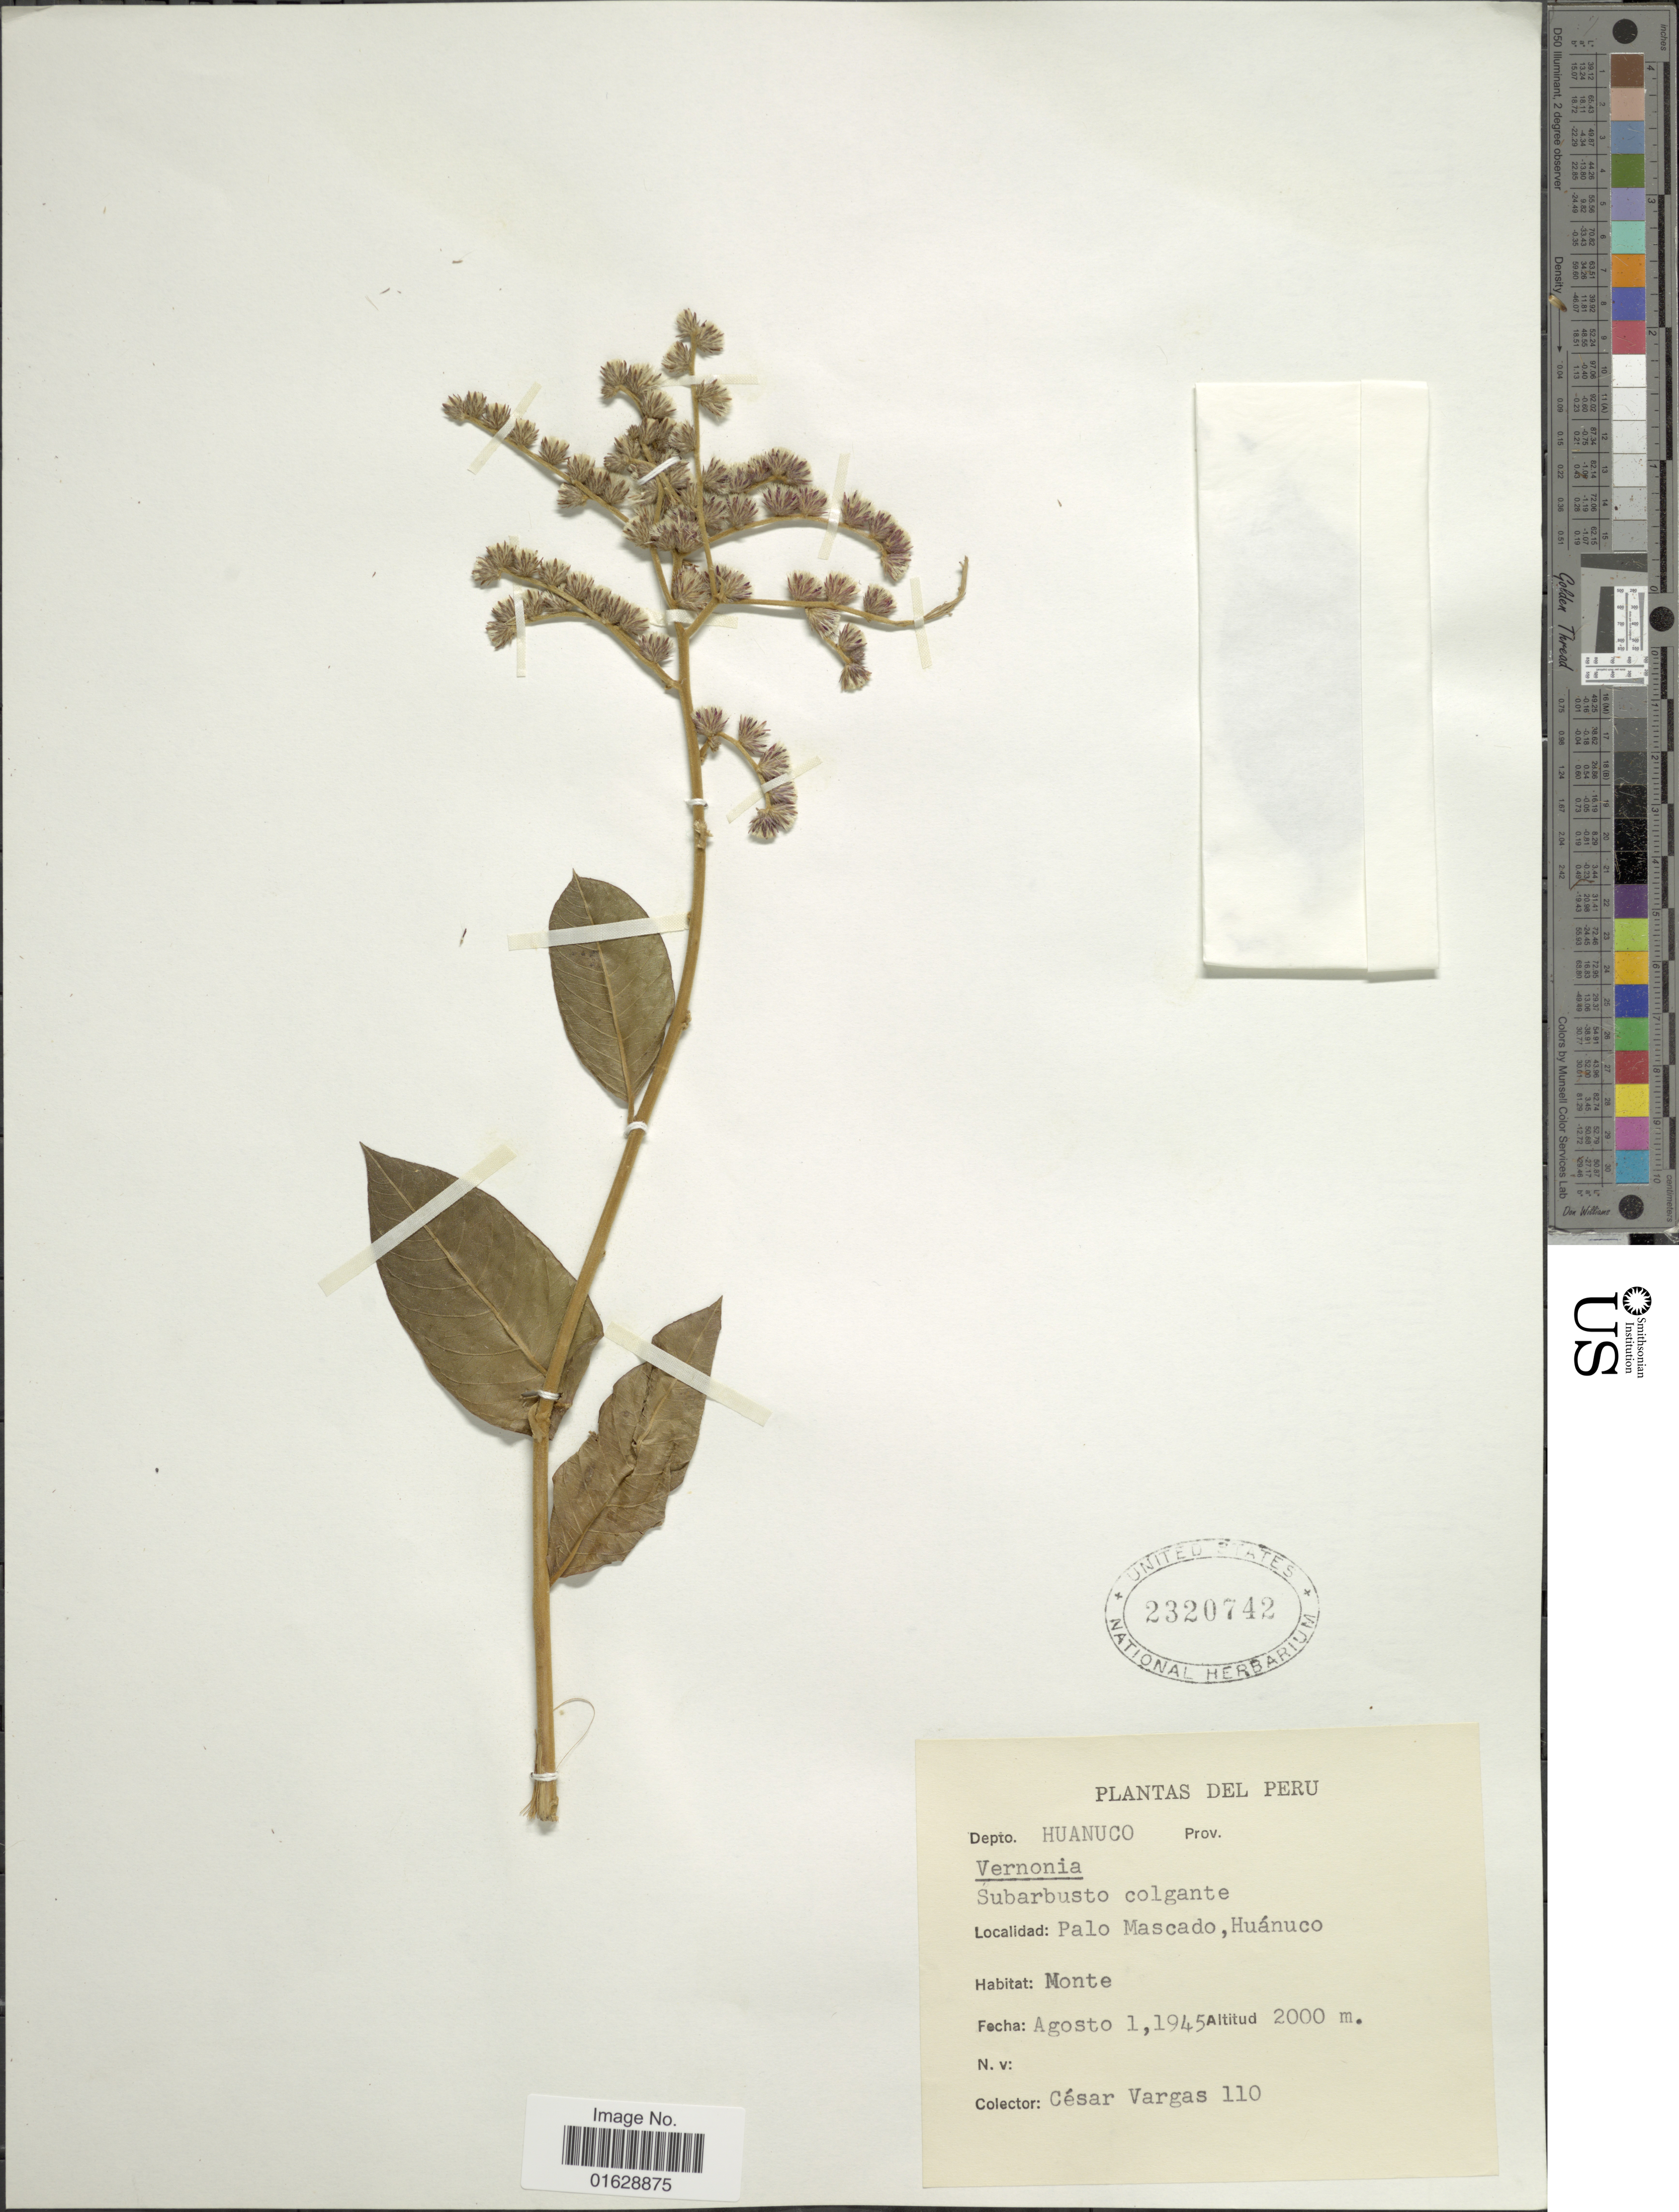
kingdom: Plantae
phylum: Tracheophyta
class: Magnoliopsida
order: Asterales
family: Asteraceae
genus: Lepidaploa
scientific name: Lepidaploa cordiaefolia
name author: (Kunth) H. Rob.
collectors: C. Vargas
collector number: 110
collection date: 1945-08-01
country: Peru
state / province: Huánuco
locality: Palo Mascado.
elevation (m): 2000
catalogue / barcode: US 2320742